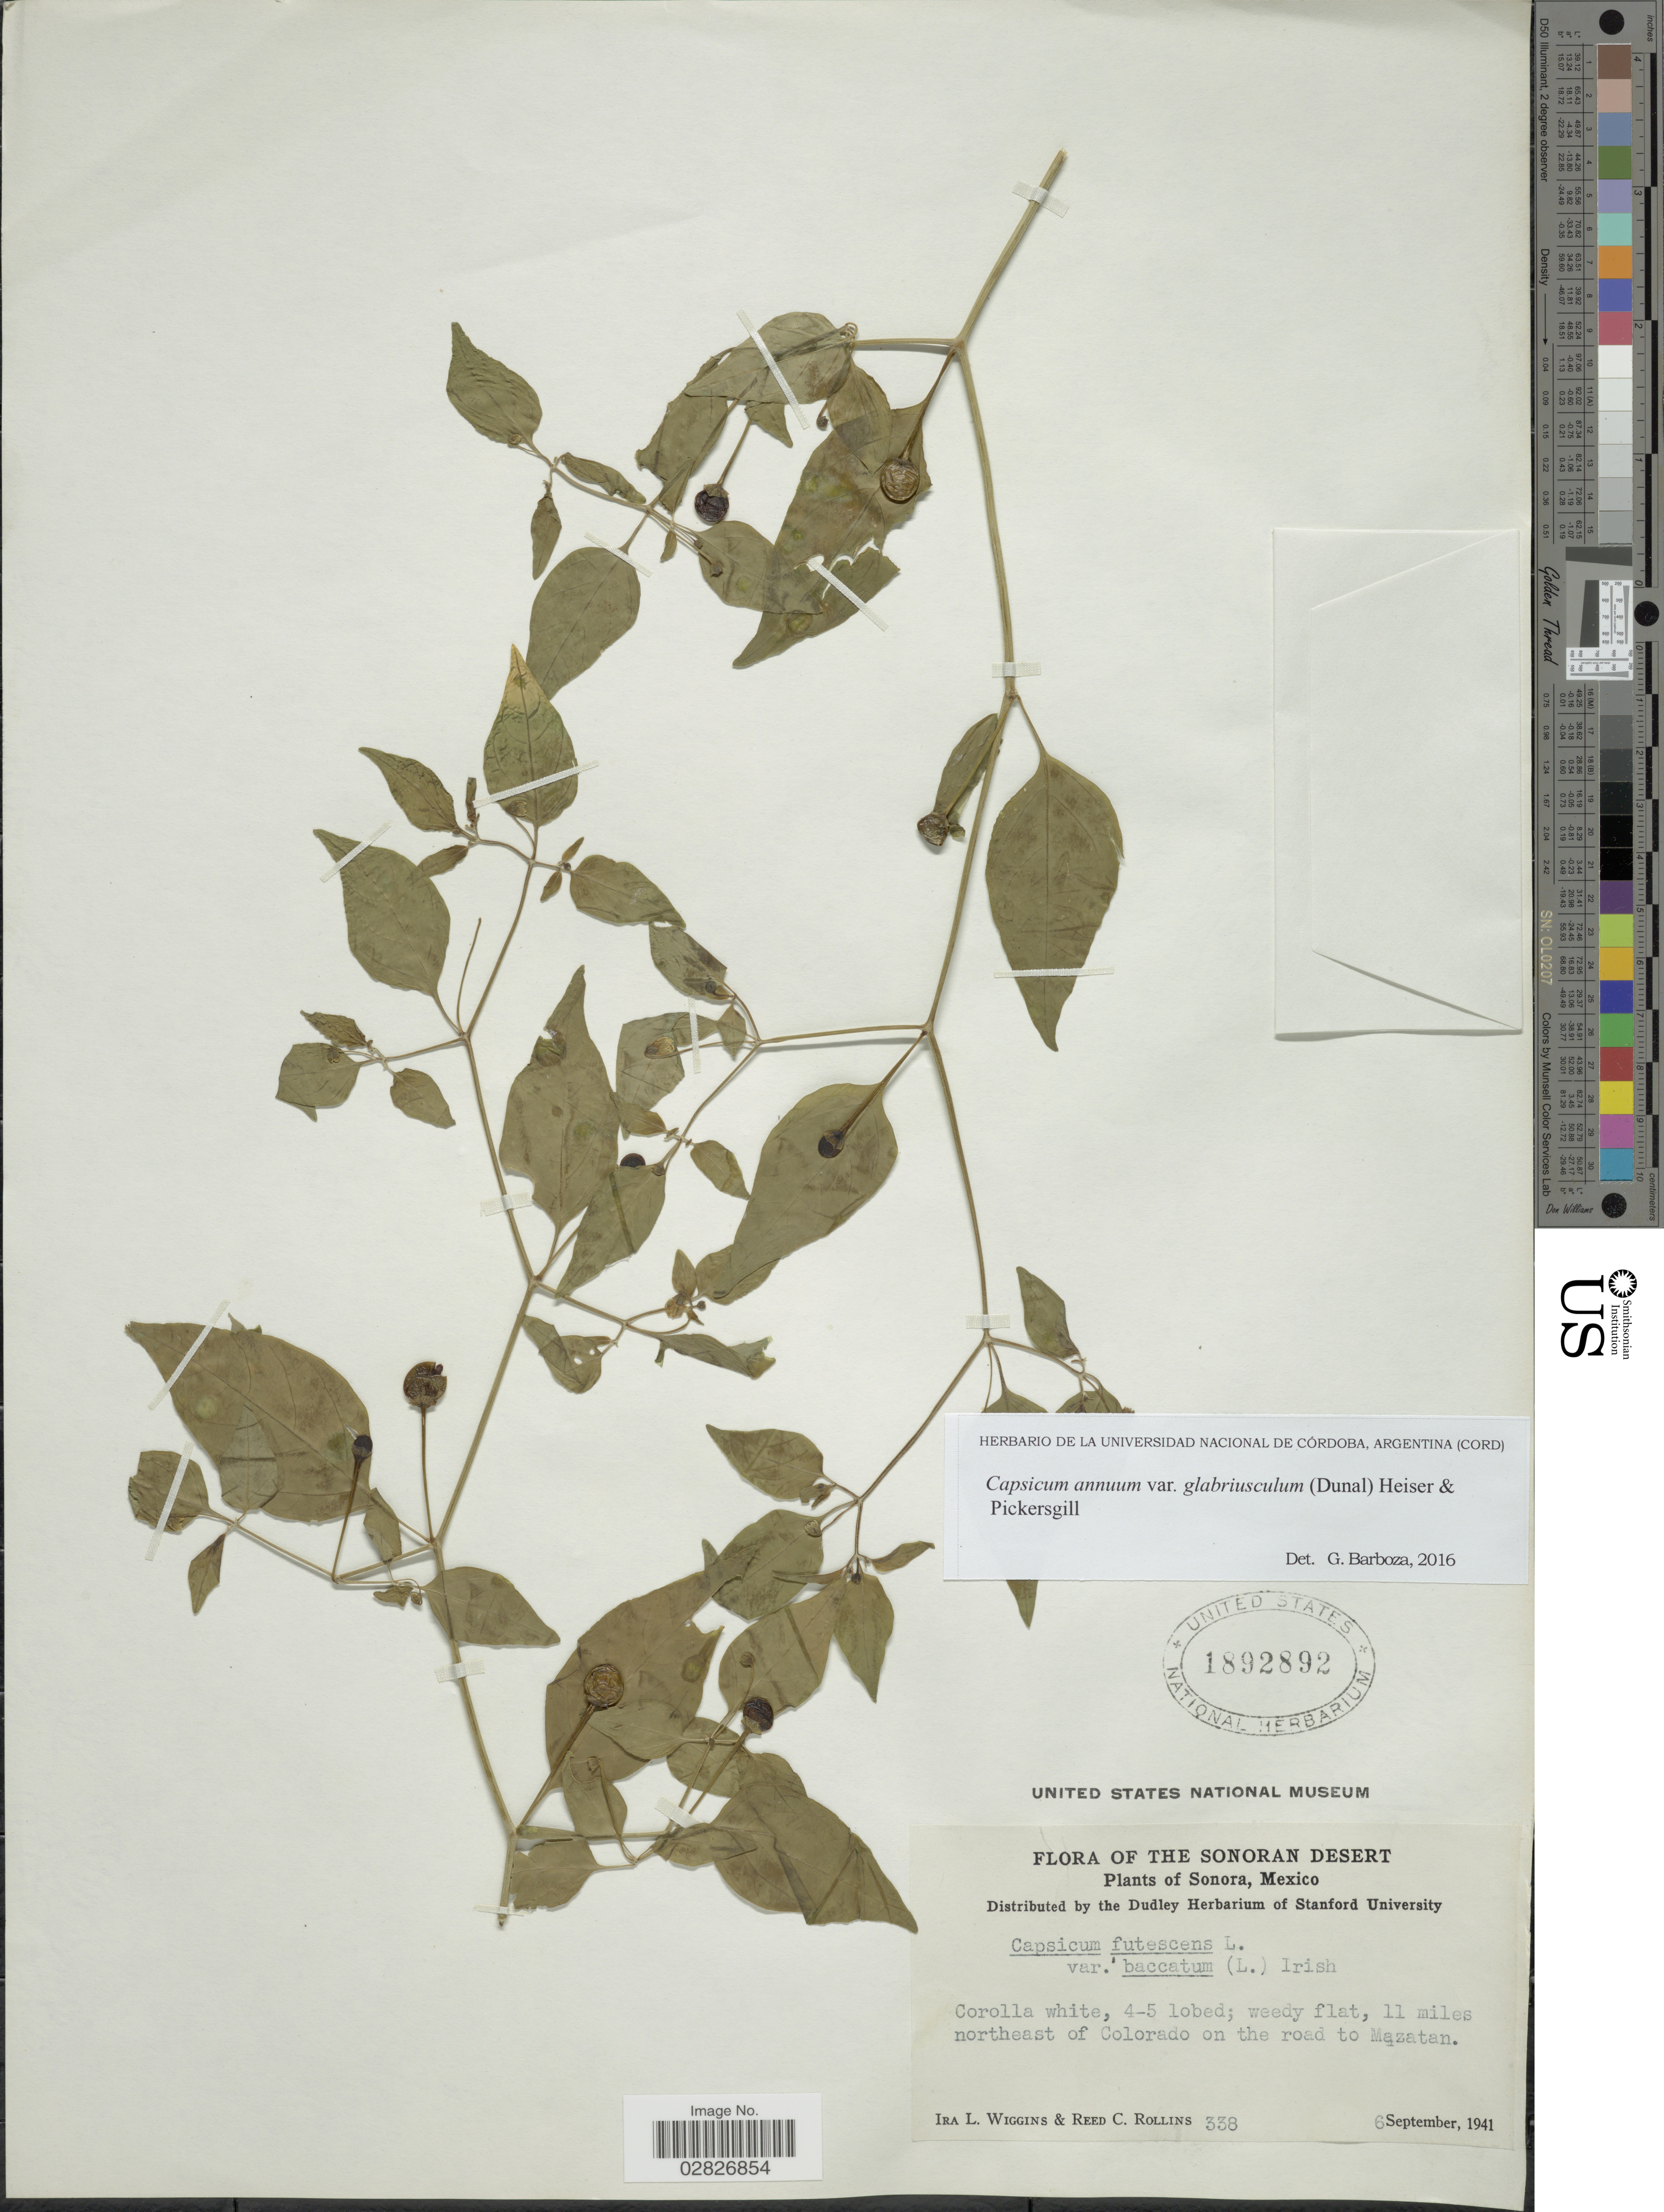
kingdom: Plantae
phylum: Tracheophyta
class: Magnoliopsida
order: Solanales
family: Solanaceae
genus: Capsicum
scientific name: Capsicum annuum var. glabriusculum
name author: (Dunal) Heiser & Pickersgill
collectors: I. L. Wiggins & R. C. Rollins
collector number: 338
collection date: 1941-09-06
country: Mexico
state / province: Sonora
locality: The Sonoran Desert. 11 miles northeast of Colorado on the road to Mazatan.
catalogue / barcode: US 1892892